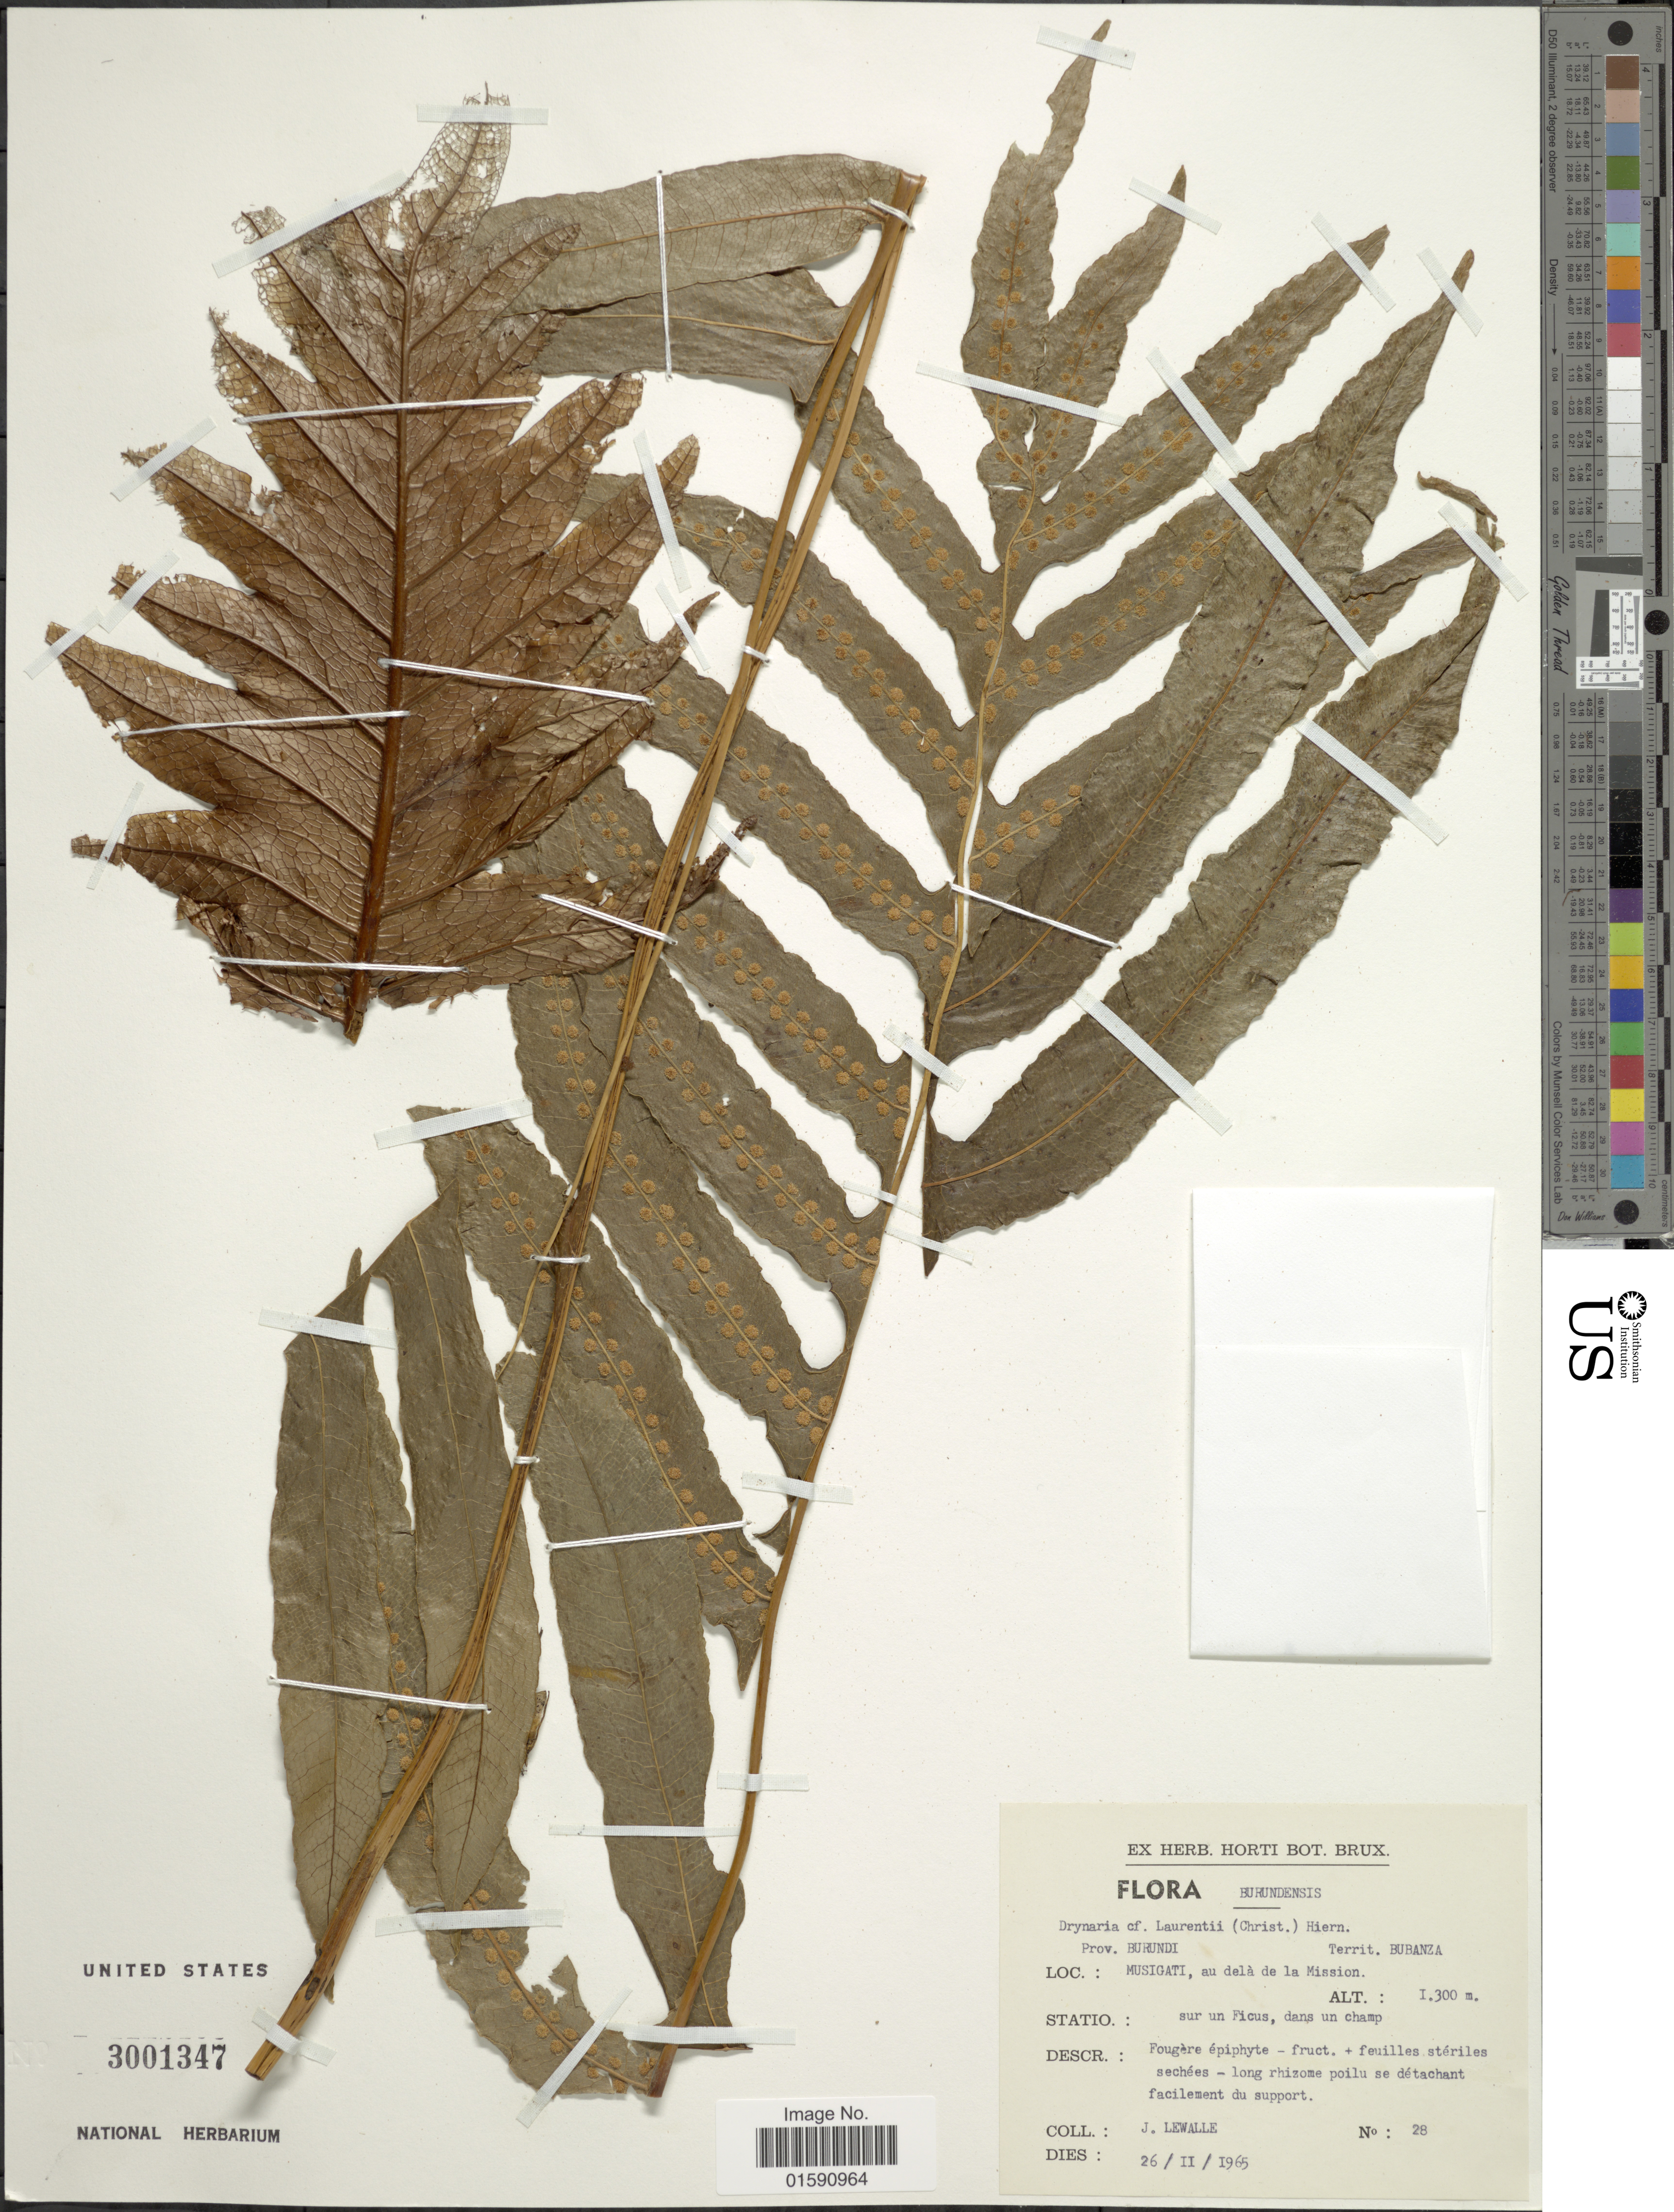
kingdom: Plantae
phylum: Tracheophyta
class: Polypodiopsida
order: Polypodiales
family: Polypodiaceae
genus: Drynaria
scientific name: Drynaria laurentii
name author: (Christ) Hieron.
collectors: J. Lewalle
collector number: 28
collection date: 1965-02-26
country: Burundi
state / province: Bubanza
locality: Prov. Burundi. Territ. Bubanza. Musiggati, au dela de la Mission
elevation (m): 1300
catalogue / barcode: US 3001347